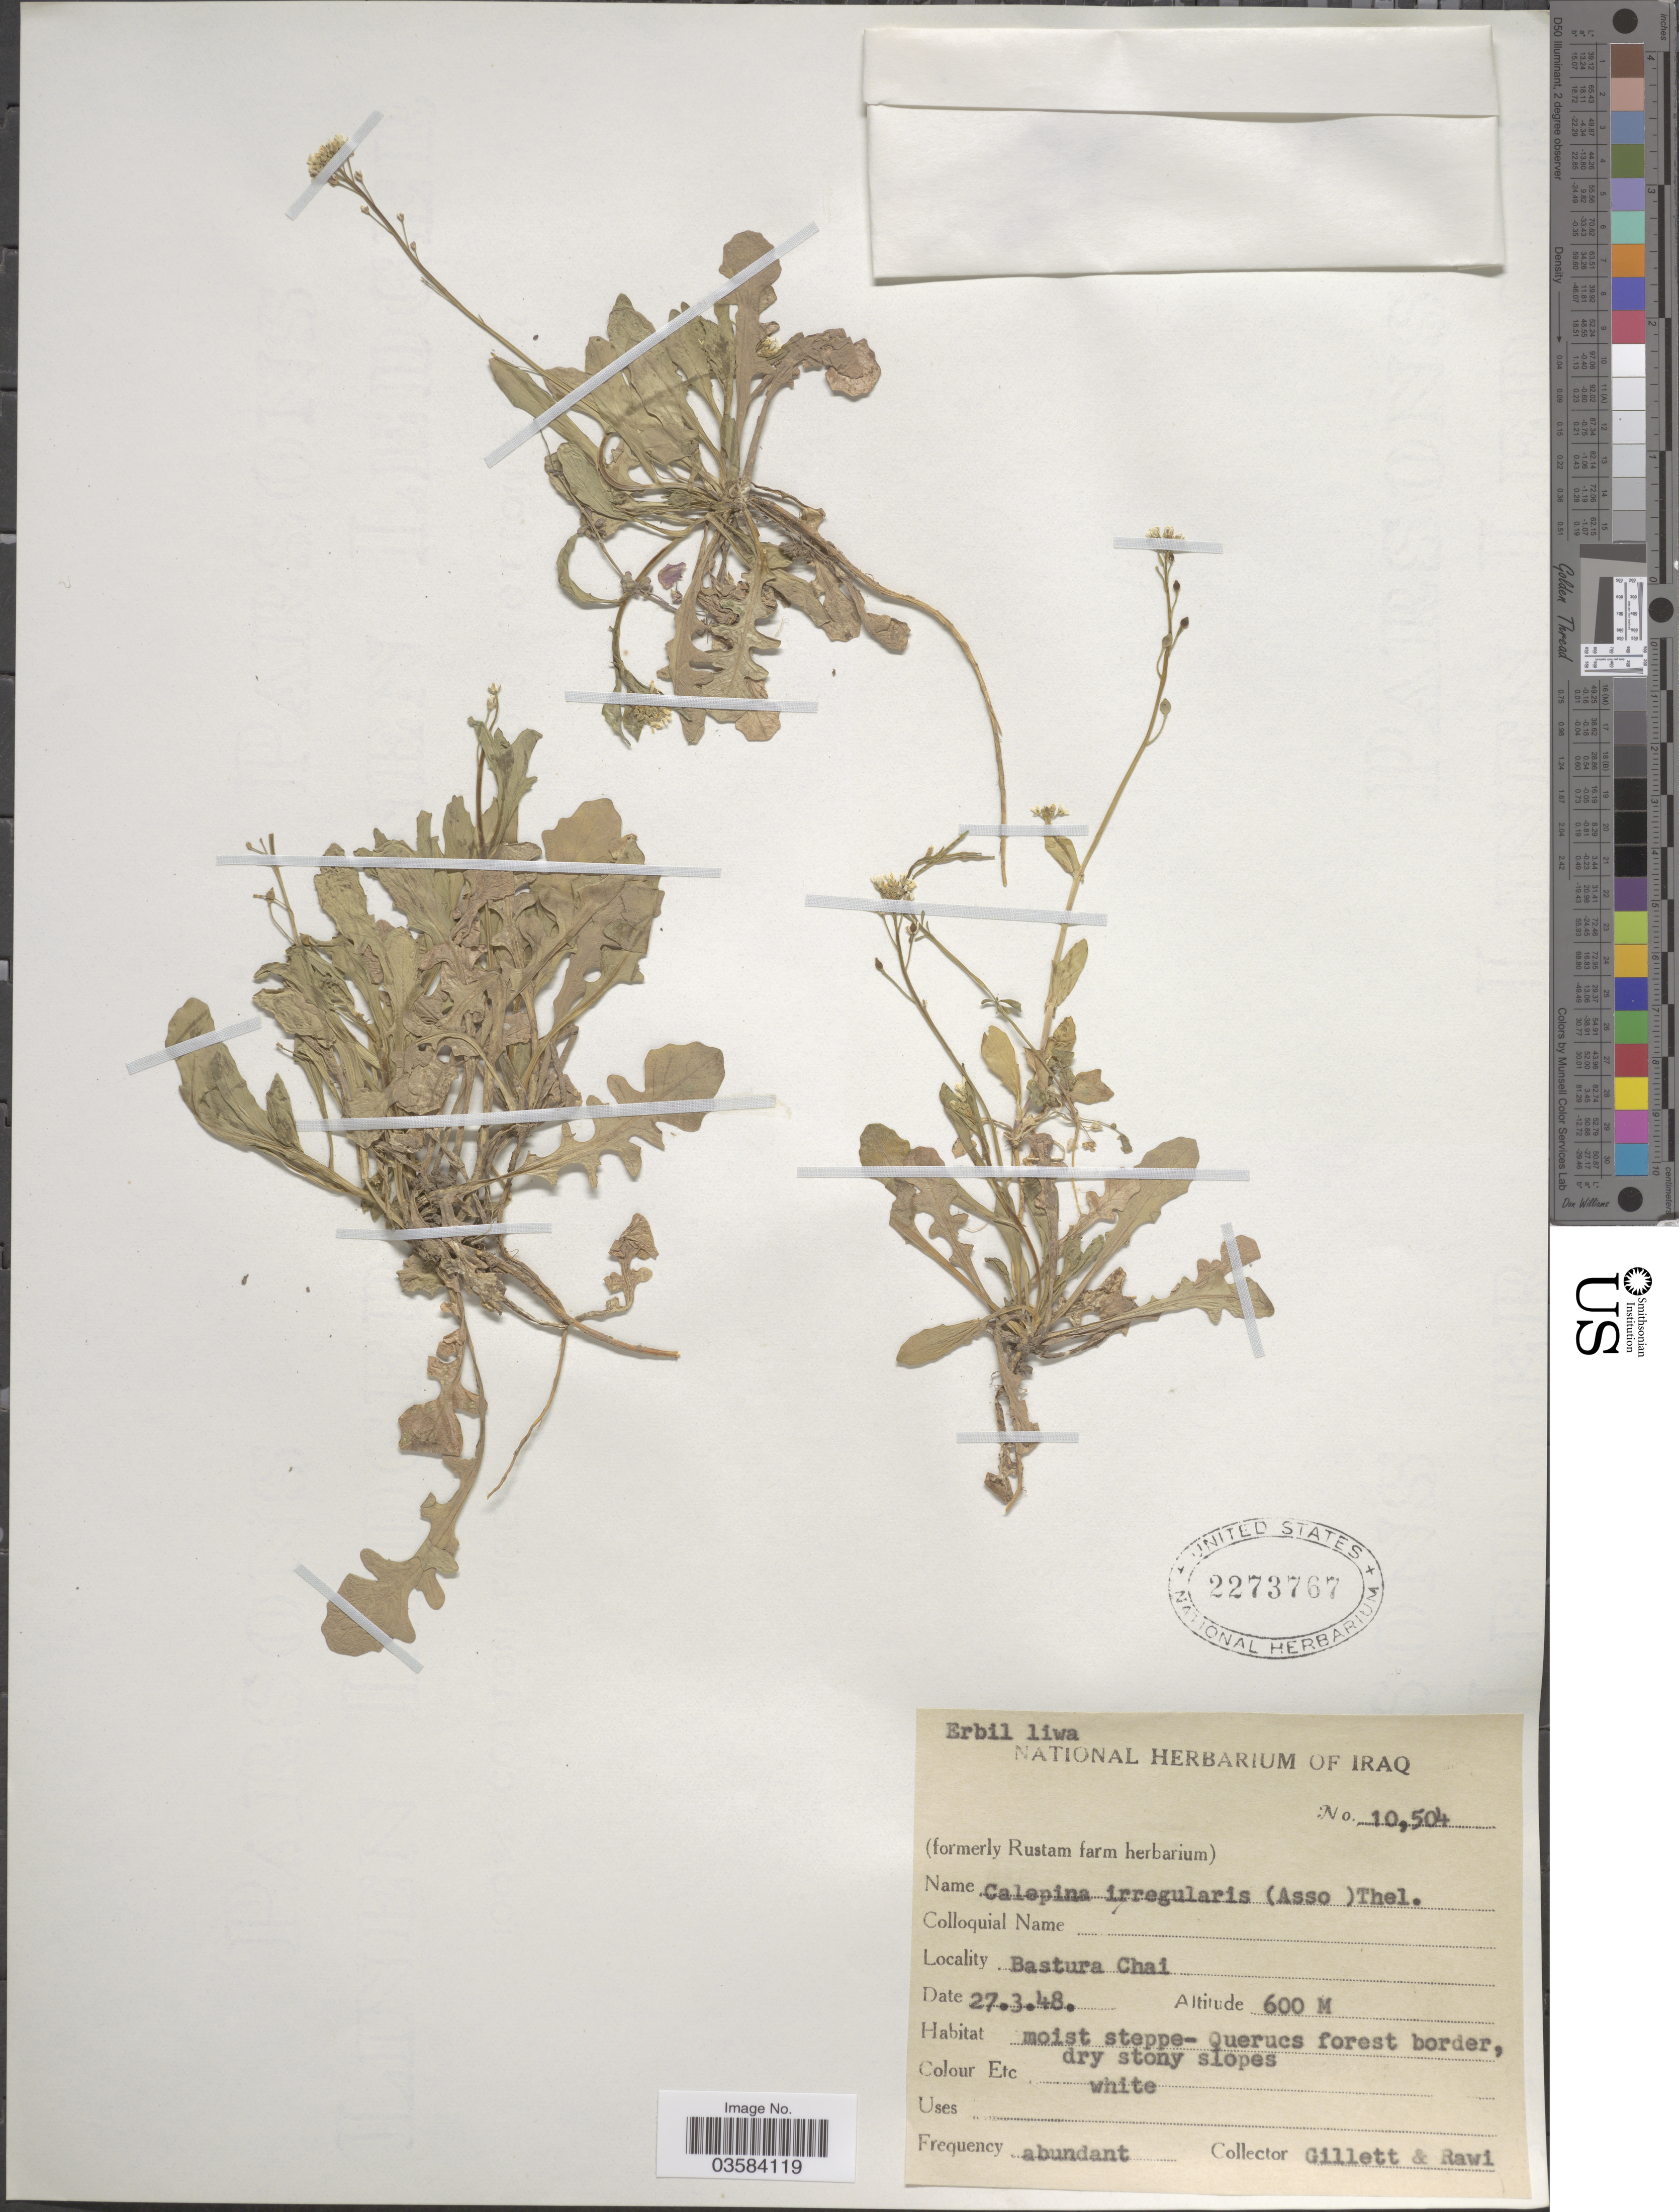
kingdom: Plantae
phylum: Tracheophyta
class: Magnoliopsida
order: Brassicales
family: Brassicaceae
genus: Calepina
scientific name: Calepina irregularis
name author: (Asso) Thell.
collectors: Gillett, -- & -. Rawi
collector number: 10504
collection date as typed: Transcribed d/m/y: 27/3/48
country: Iraq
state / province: Arbīl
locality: Erbil liwa. Bastura Chai.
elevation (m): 600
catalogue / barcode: US 2273767